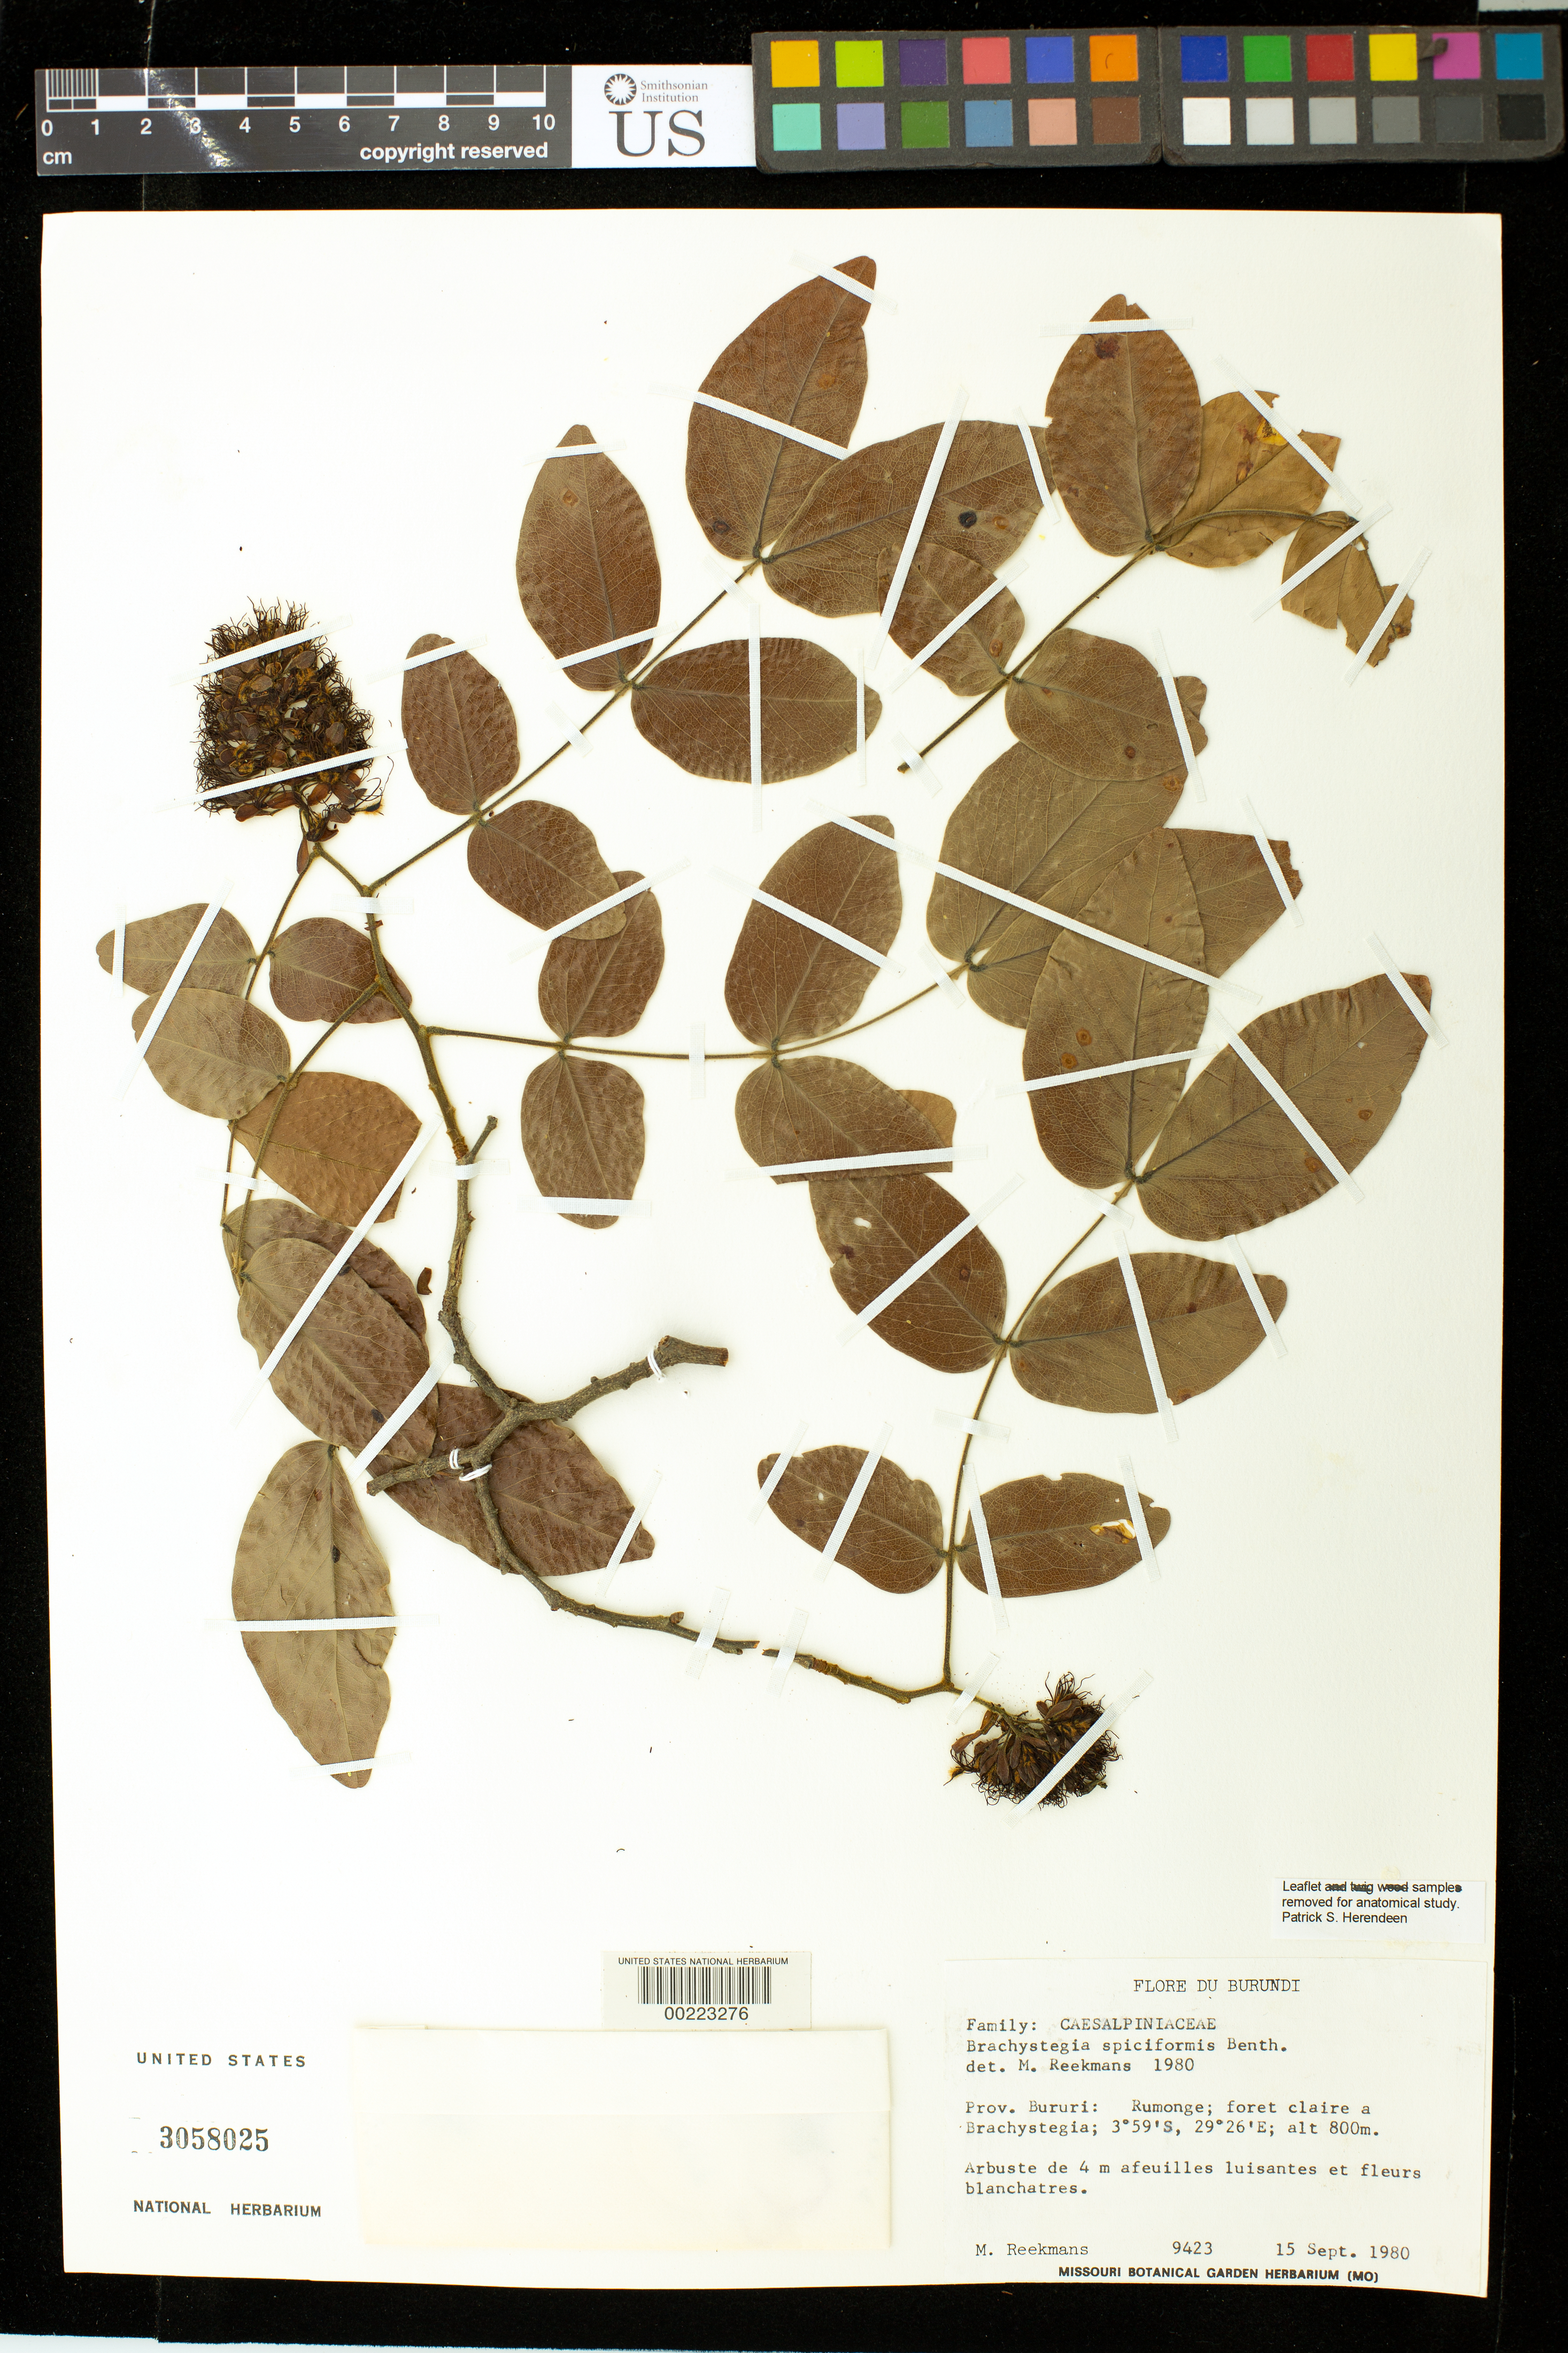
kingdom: Plantae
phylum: Tracheophyta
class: Magnoliopsida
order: Fabales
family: Fabaceae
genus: Brachystegia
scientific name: Brachystegia spiciformis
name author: Benth.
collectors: M. Reekmans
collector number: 9423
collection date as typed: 15 Sep 1980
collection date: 1980-09-15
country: Burundi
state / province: Bururi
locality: Rumonge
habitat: Clear forest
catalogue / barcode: US 3058025